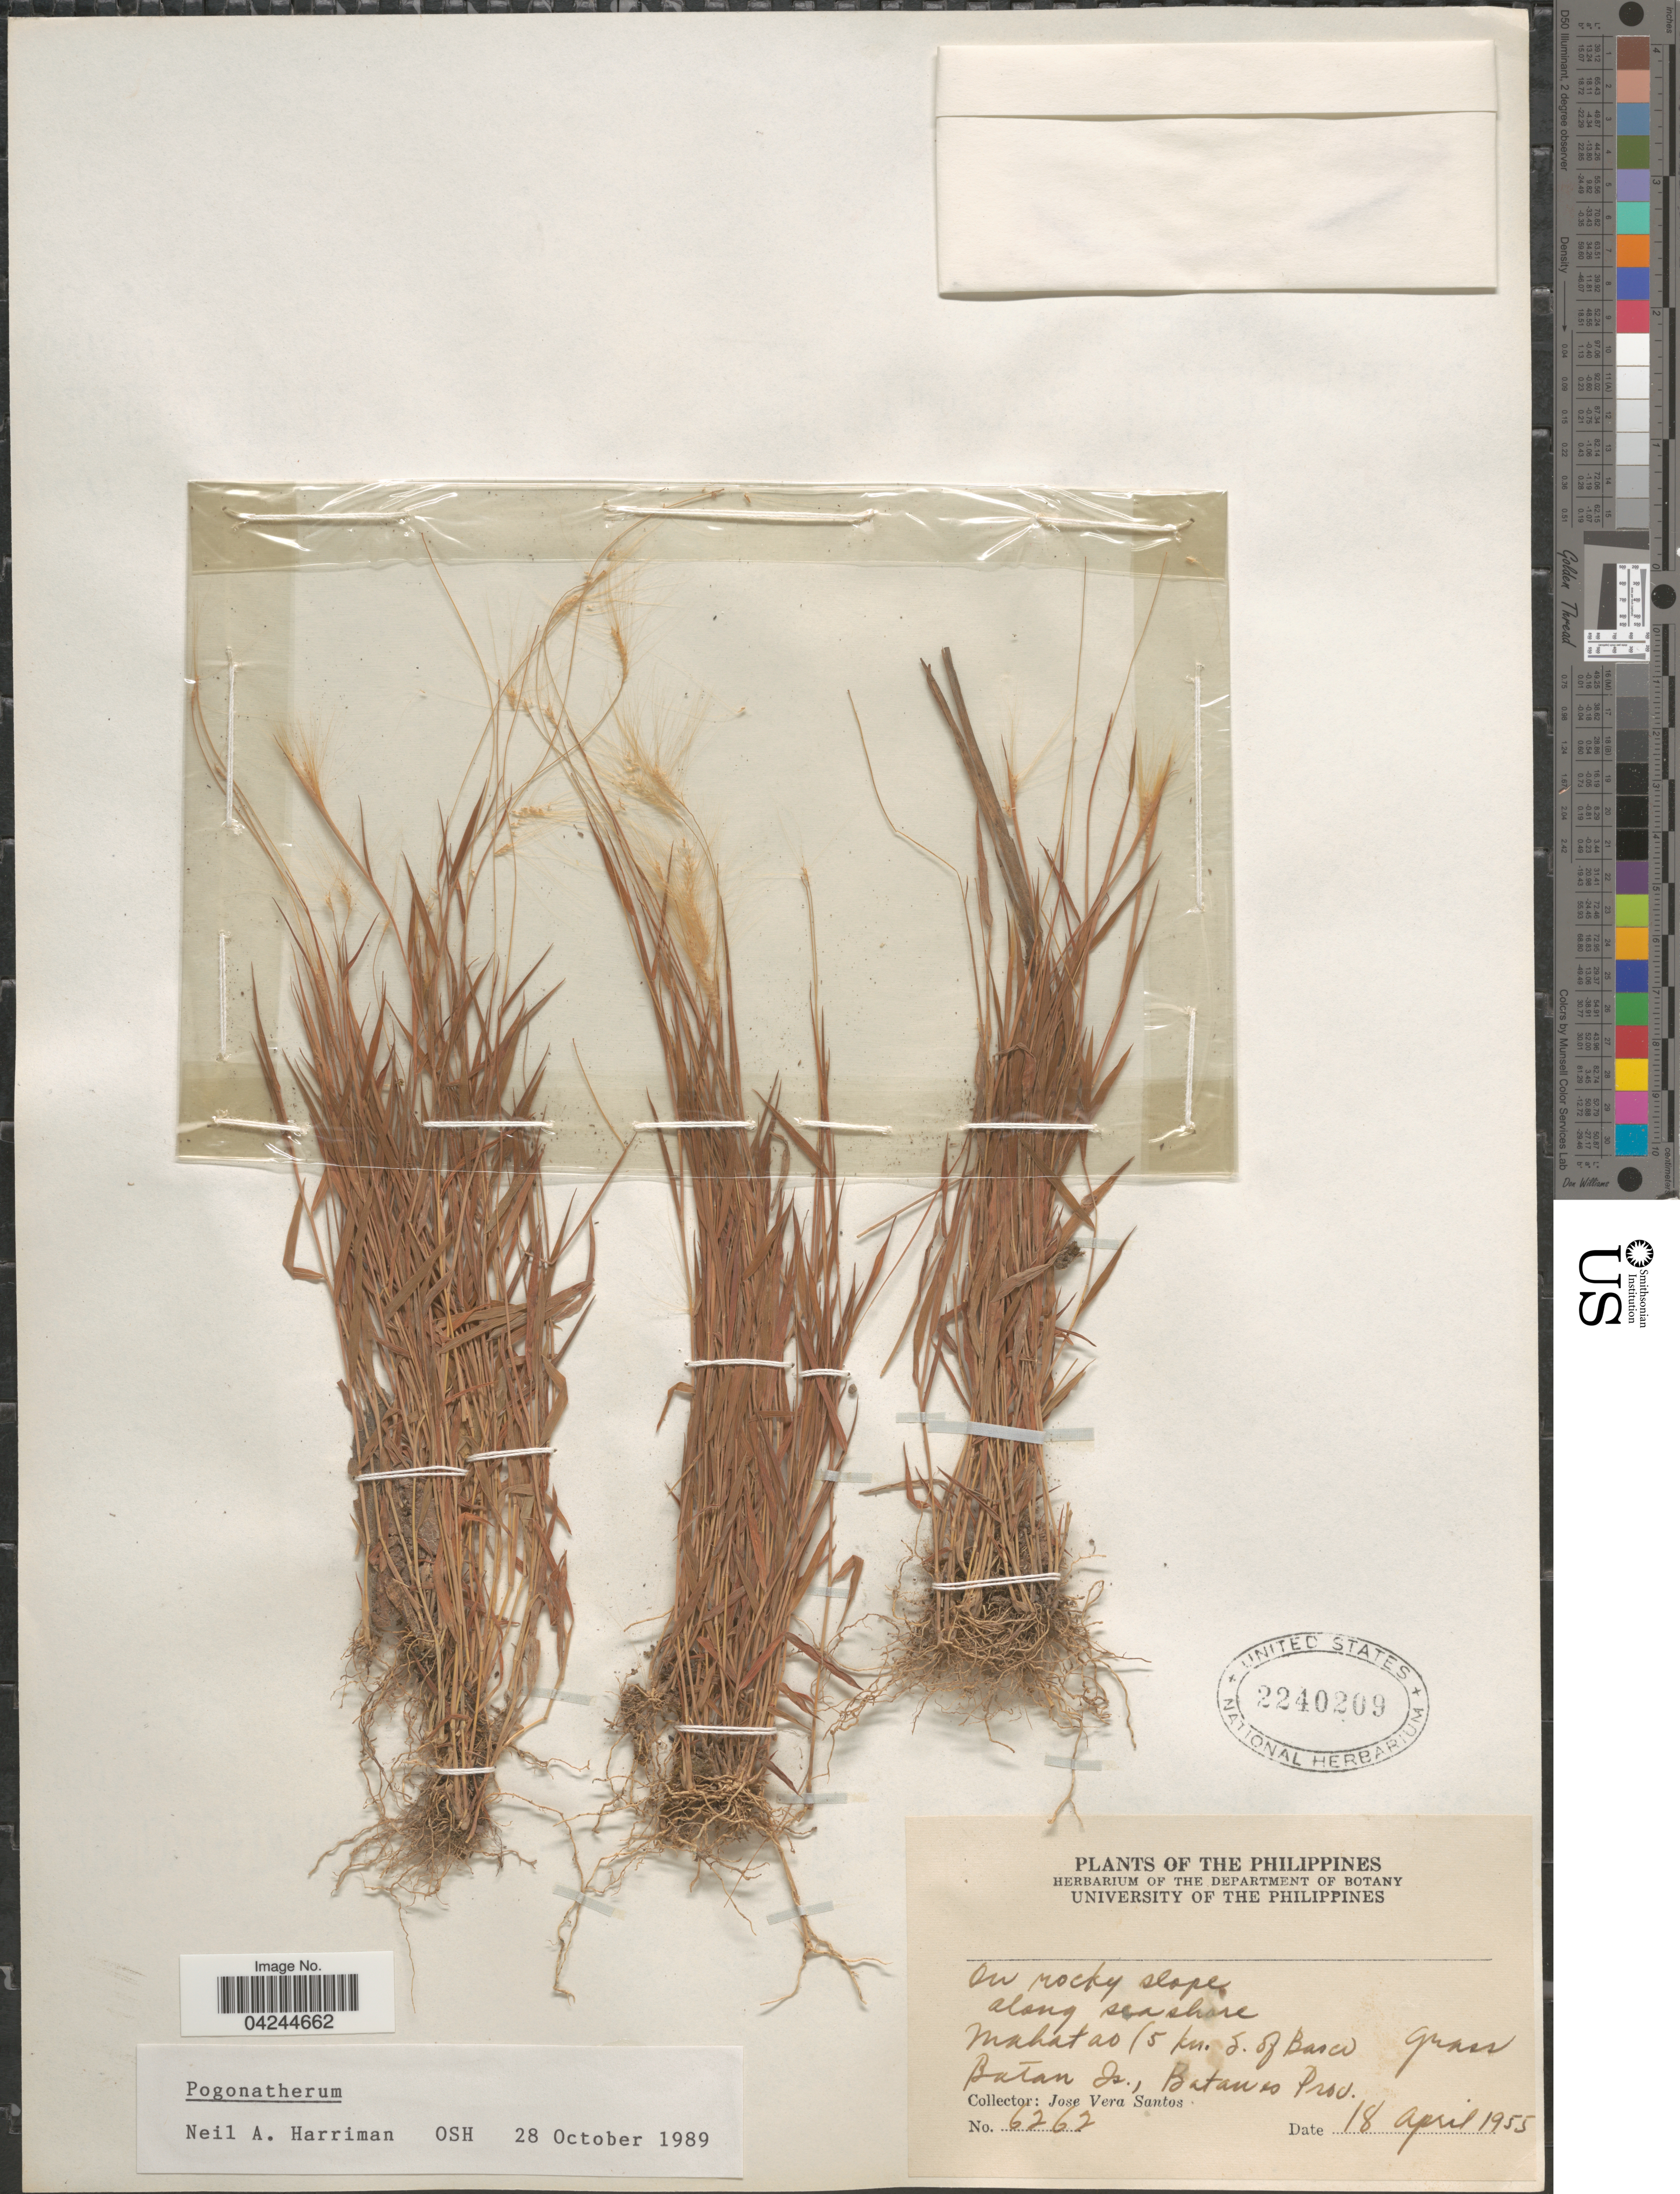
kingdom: Plantae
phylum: Tracheophyta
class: Liliopsida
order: Poales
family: Poaceae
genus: Pogonatherum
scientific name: Pogonatherum sp.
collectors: J. Santos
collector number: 6262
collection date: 1955-04-18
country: Philippines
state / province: Cagayan Valley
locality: On rocky slope along seashore. Mahatao (5 km. S. of Barco Batan Is., Batanes Prov.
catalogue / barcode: US 2240209